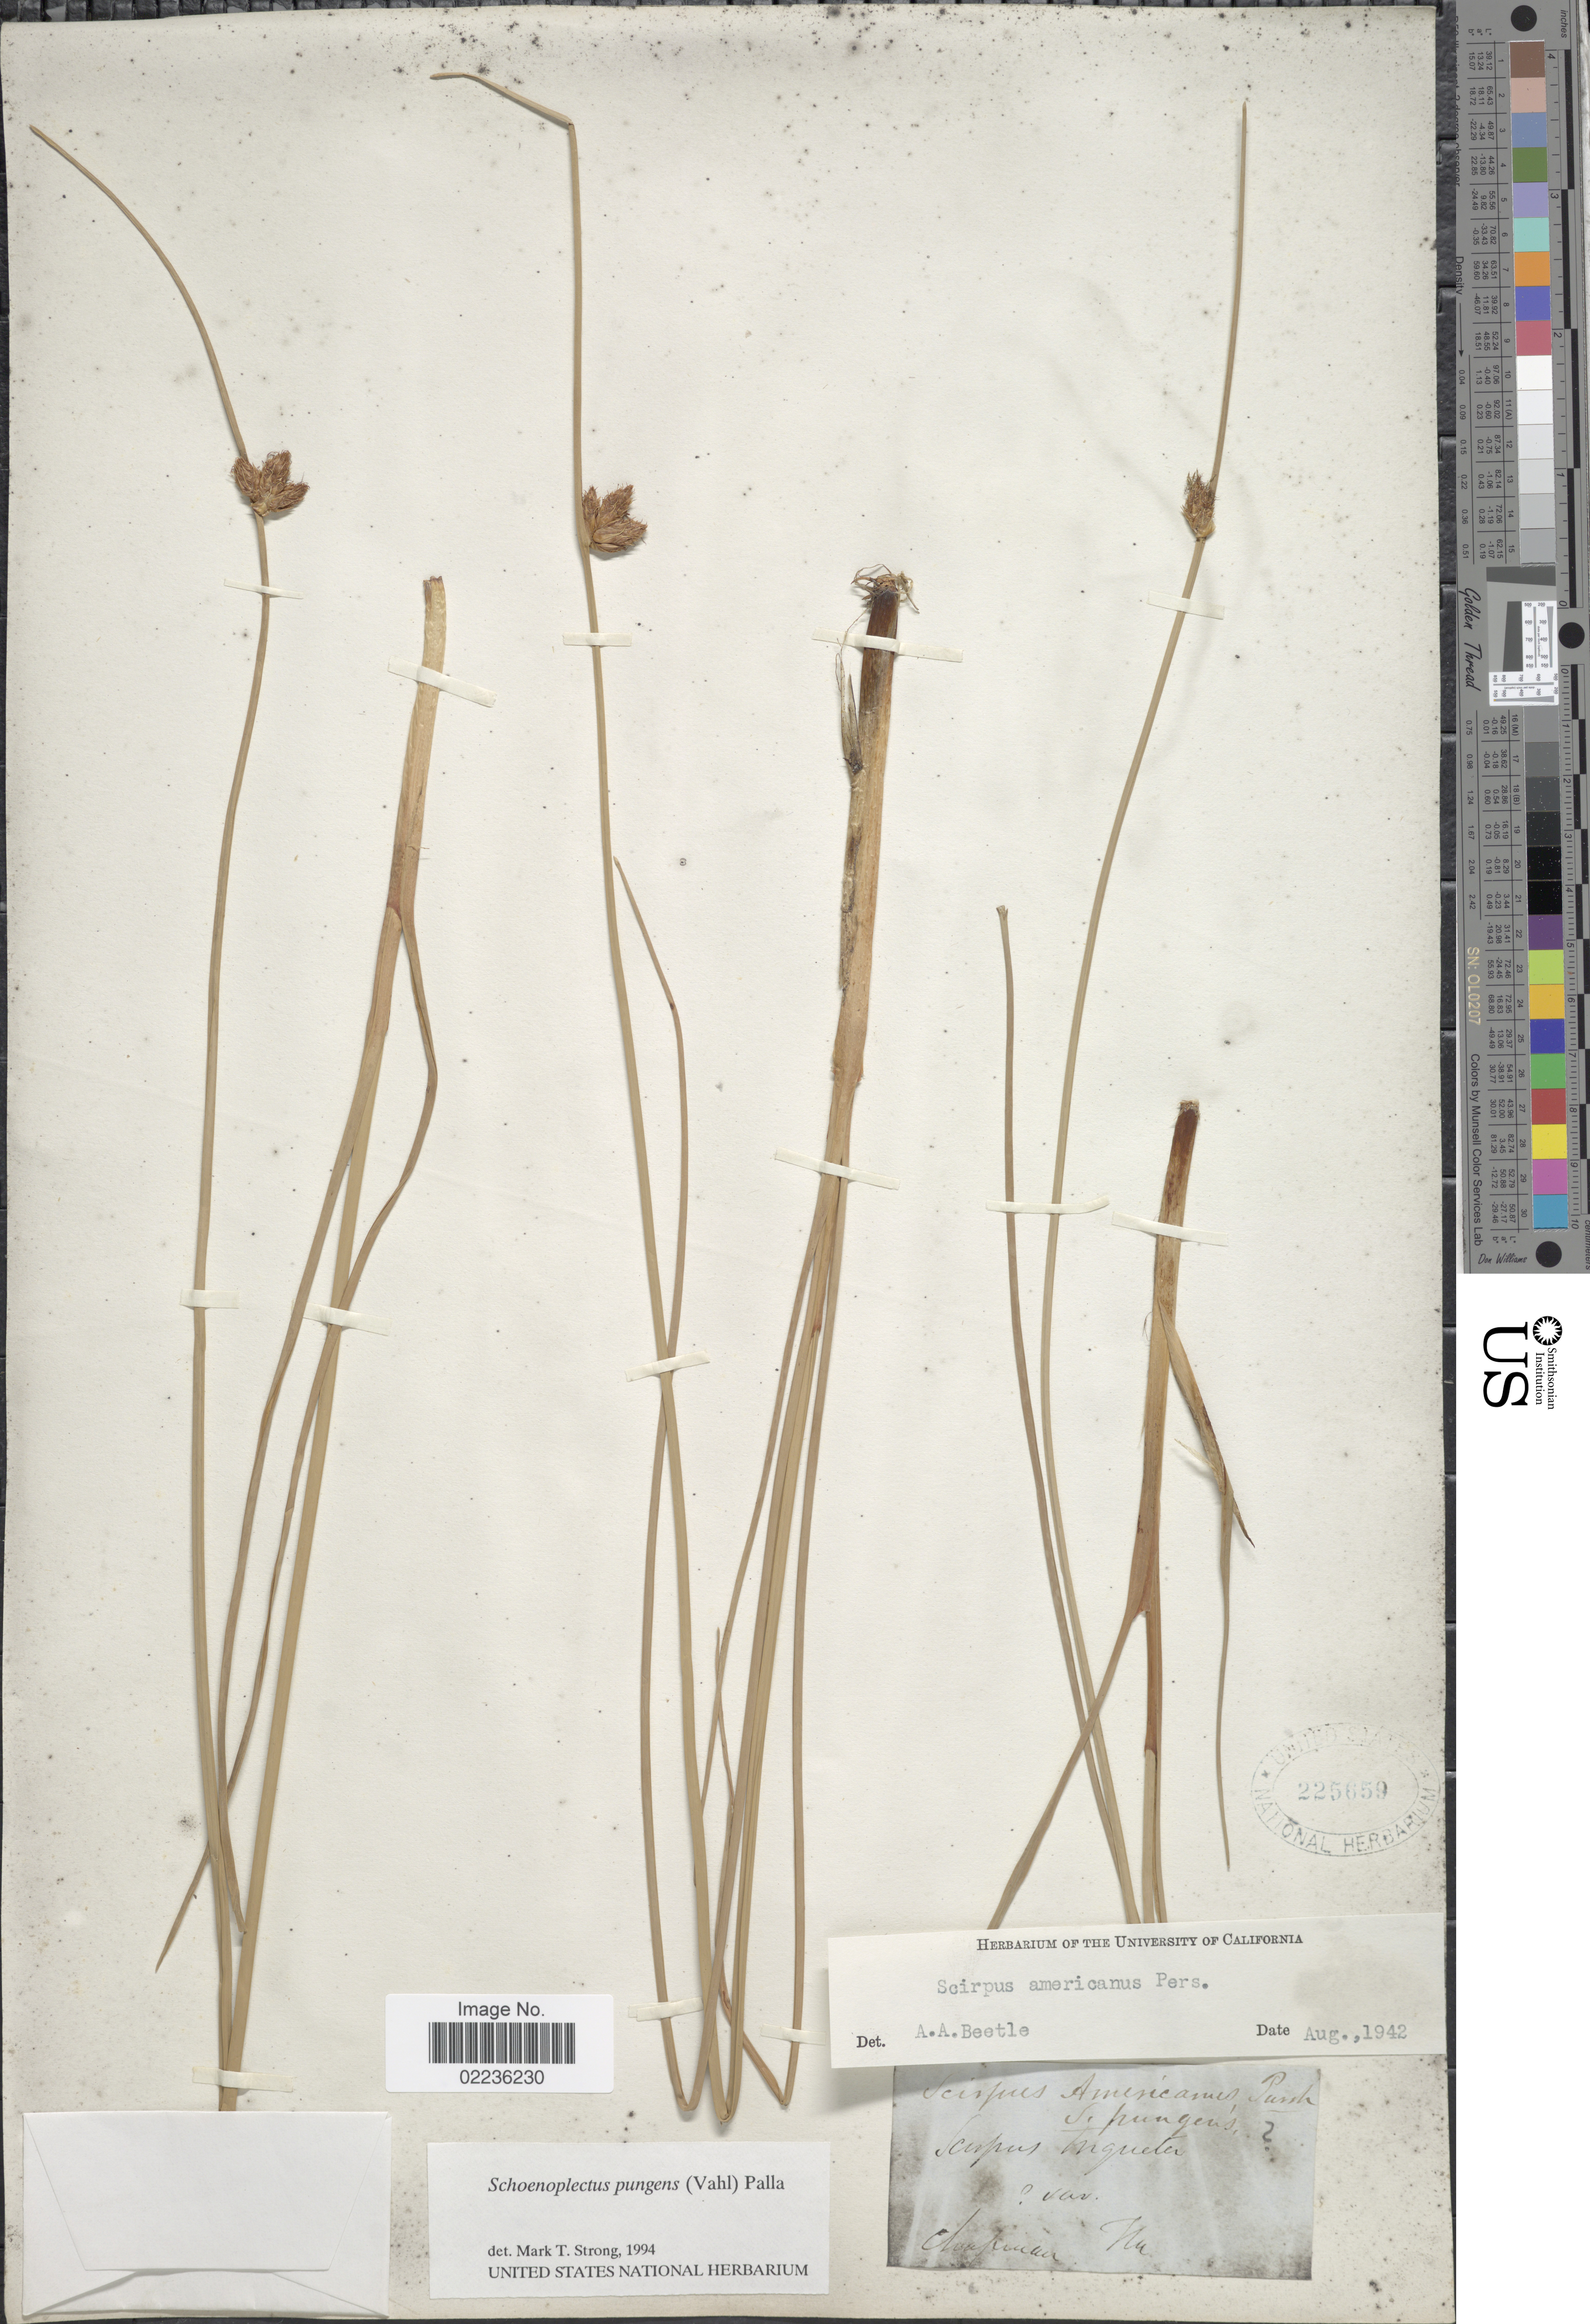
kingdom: Plantae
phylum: Tracheophyta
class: Liliopsida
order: Poales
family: Cyperaceae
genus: Schoenoplectus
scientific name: Schoenoplectus pungens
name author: (Vahl) Palla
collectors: A. Chapman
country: United States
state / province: Florida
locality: Fla.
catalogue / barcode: US 225659